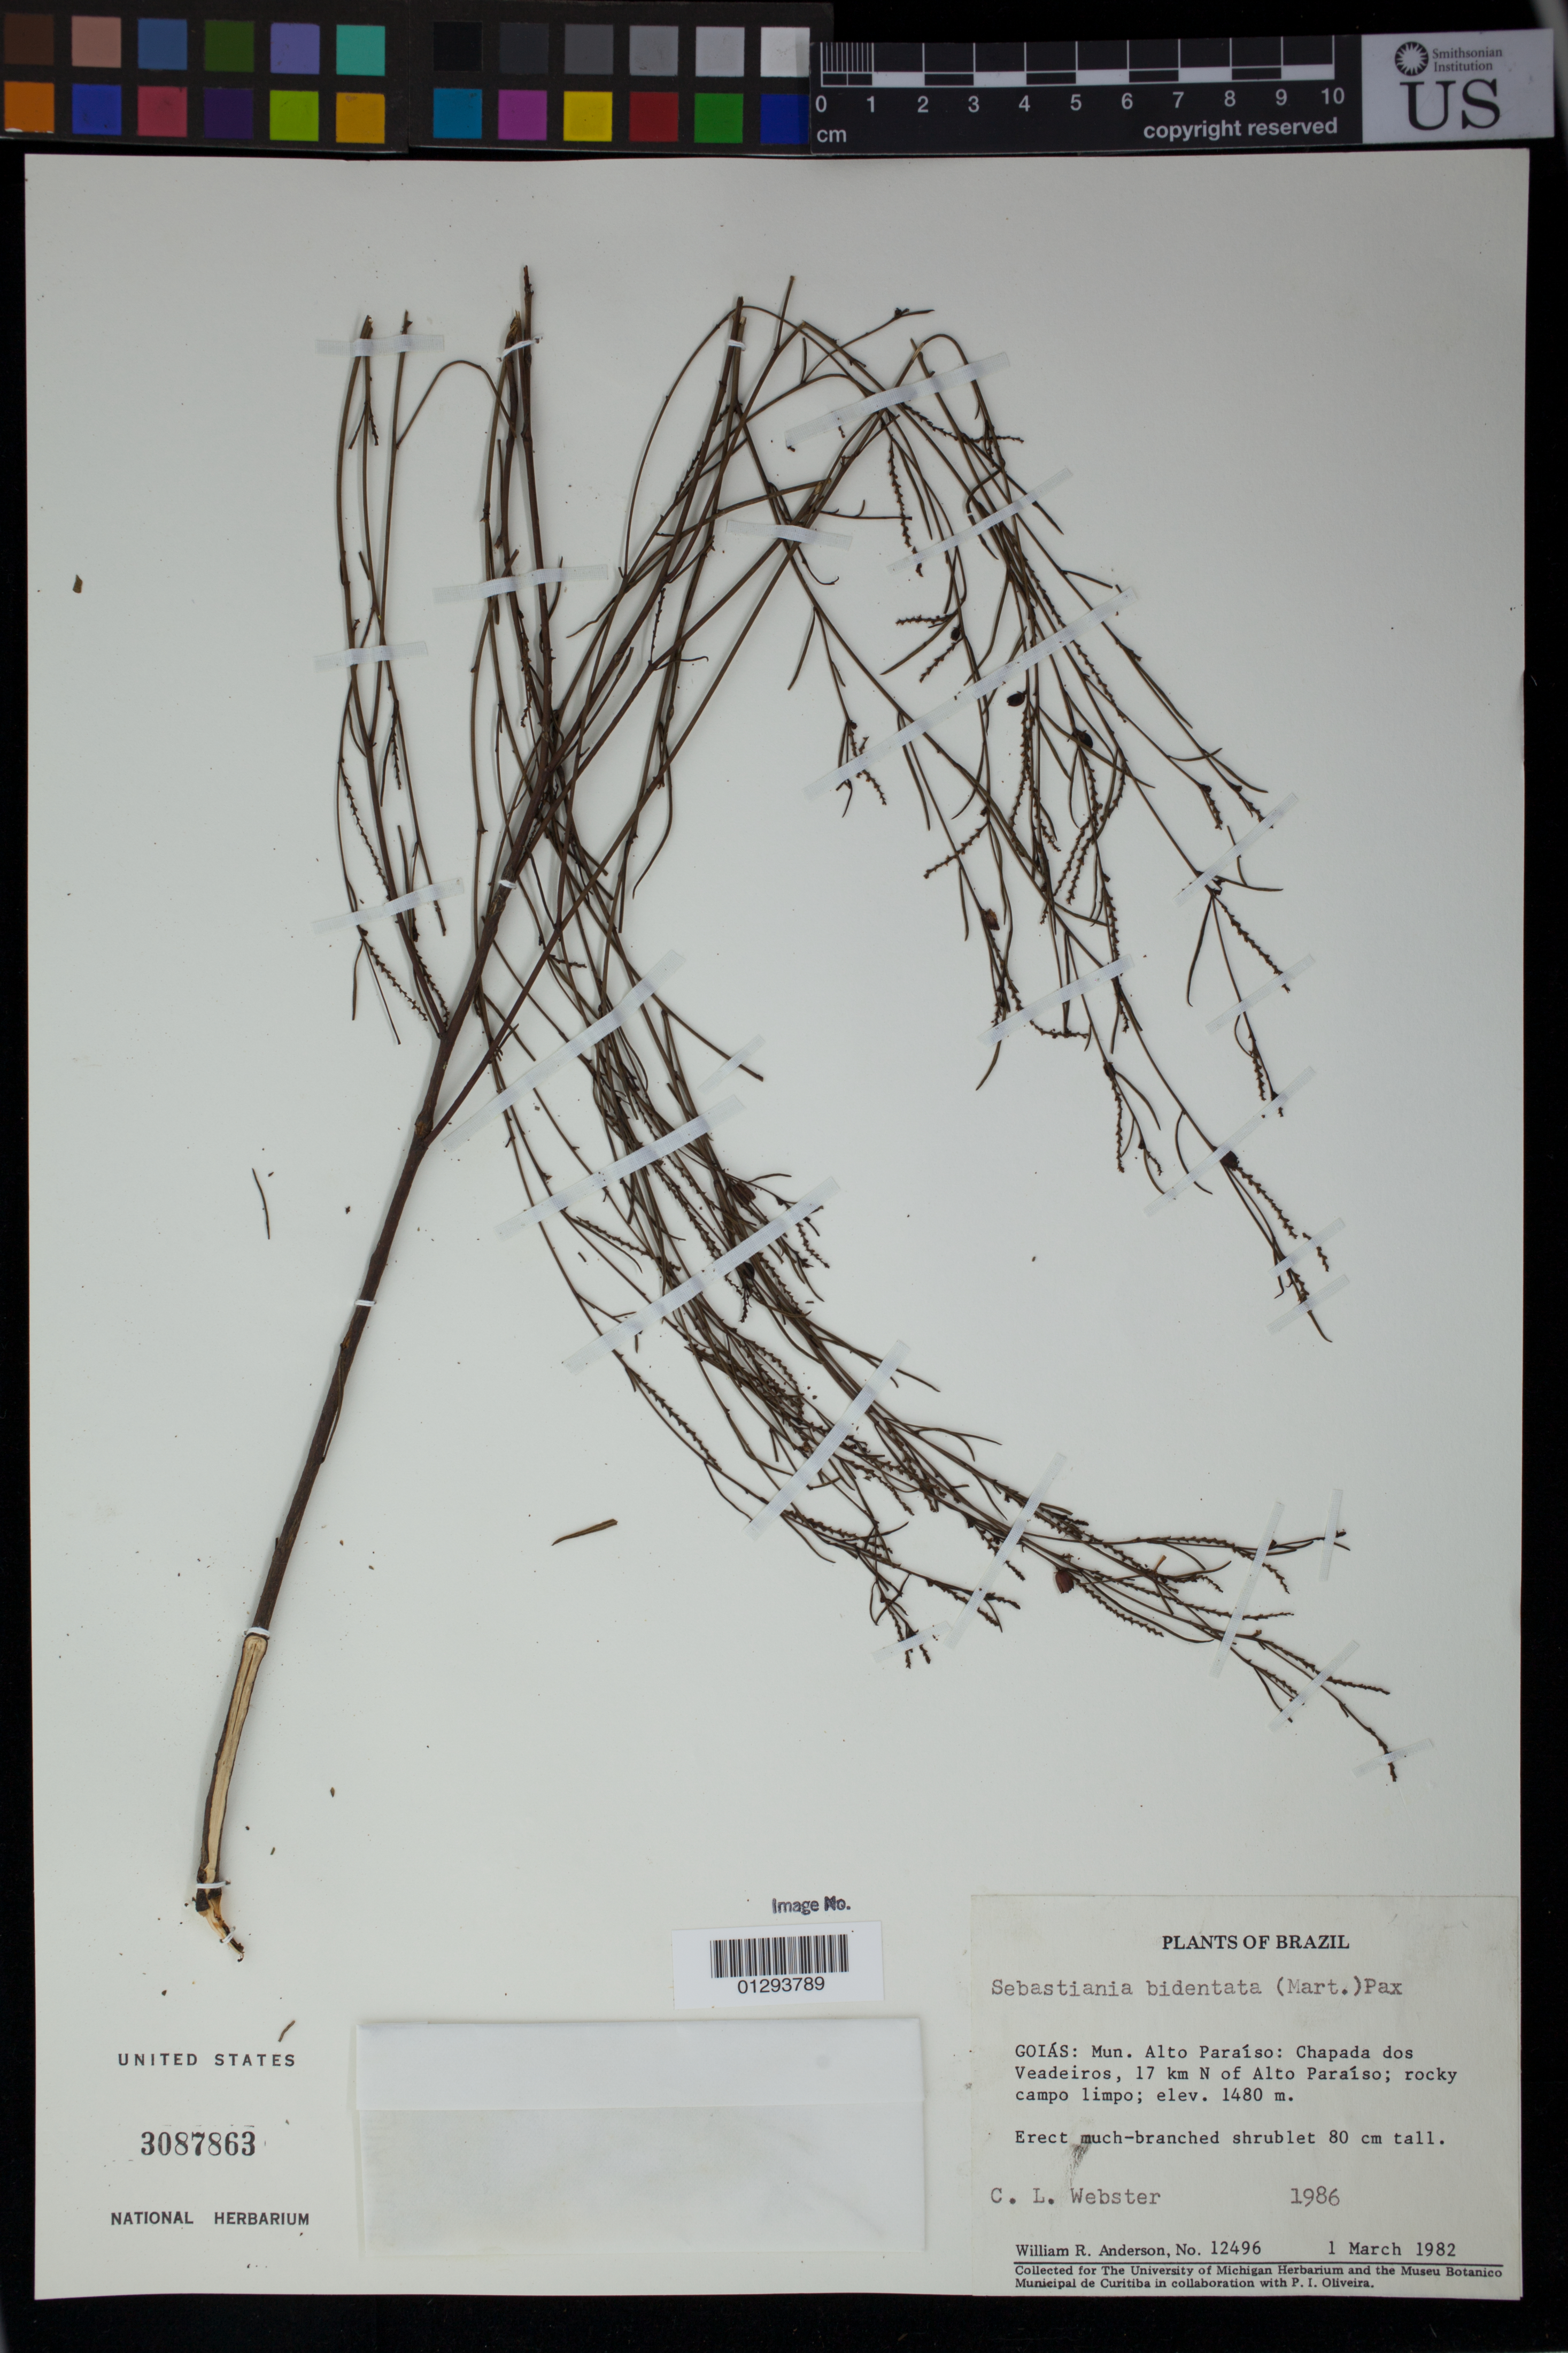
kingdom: Plantae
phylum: Tracheophyta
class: Magnoliopsida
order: Malpighiales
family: Euphorbiaceae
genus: Sebastiania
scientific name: Sebastiania bidentata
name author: (Mart. & Zucc.) Pax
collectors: W. A. Anderson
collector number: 12496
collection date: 1982-03-01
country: Brazil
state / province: Goiás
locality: Mun. Alto Paraiso: Chapada dos Veadeiros [Veadeiros Uplands], 17 km N of Alto Paraíso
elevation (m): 1480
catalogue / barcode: US 3087863